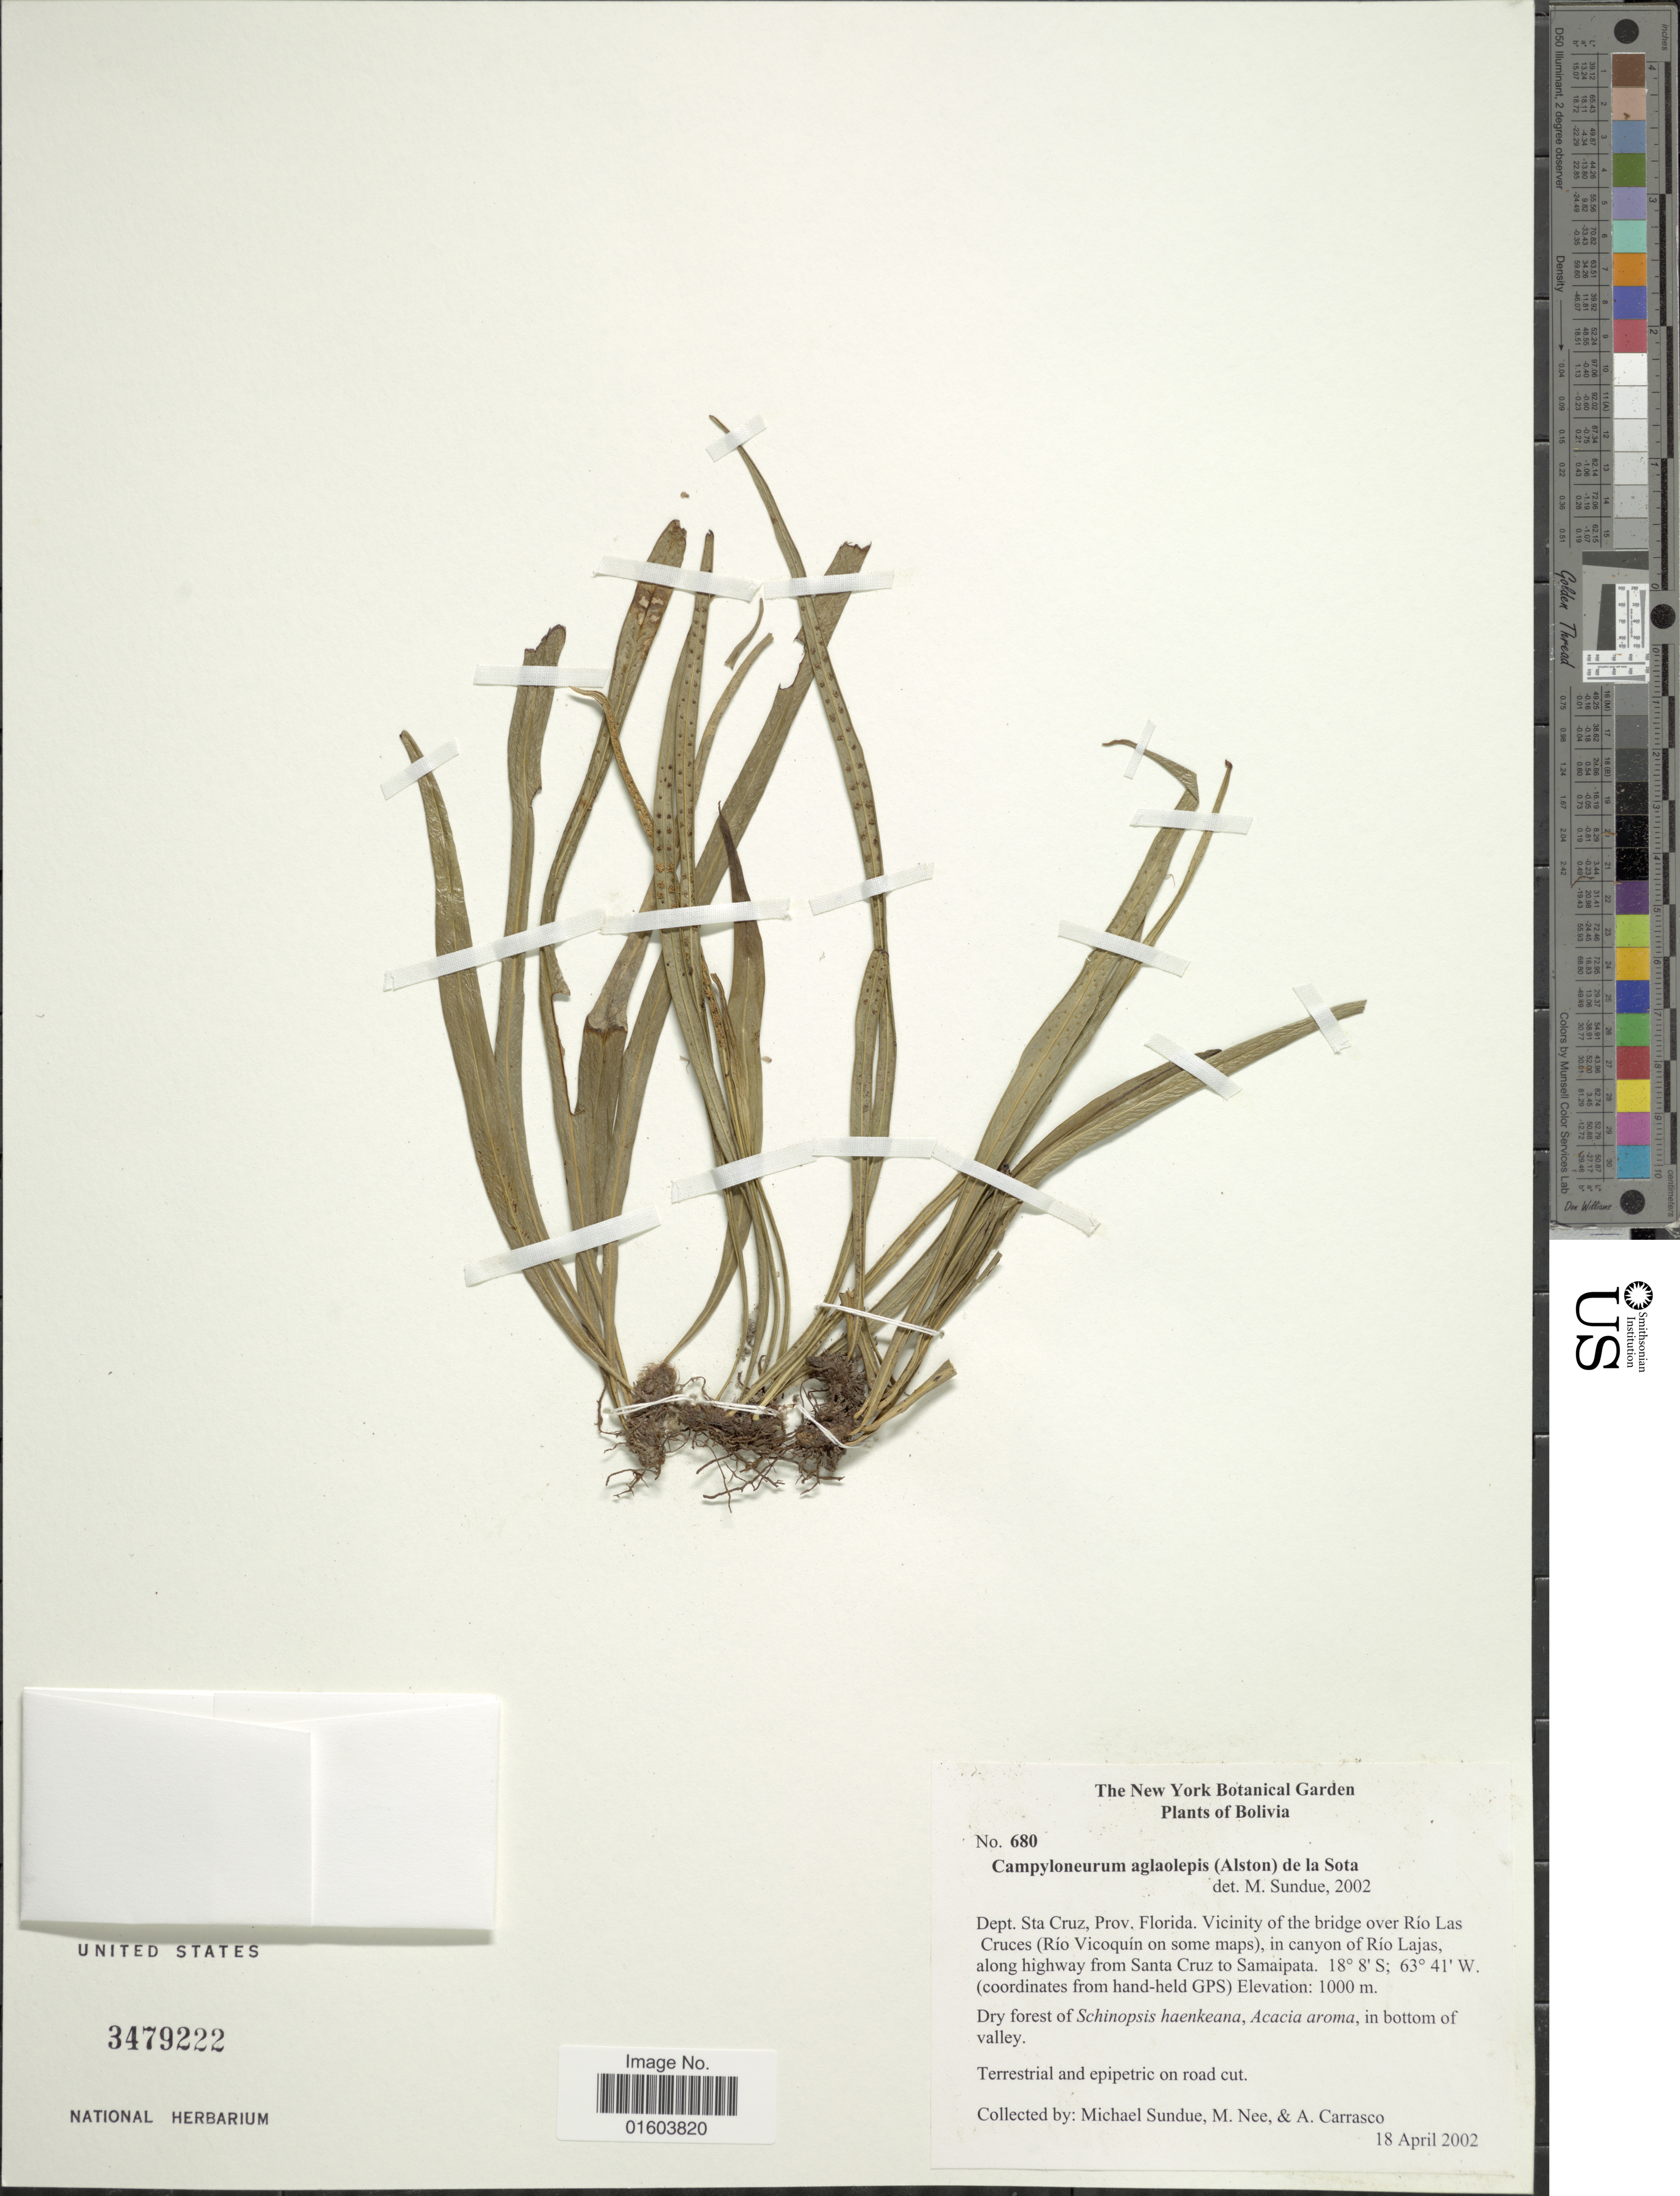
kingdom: Plantae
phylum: Tracheophyta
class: Polypodiopsida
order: Polypodiales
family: Polypodiaceae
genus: Campyloneurum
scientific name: Campyloneurum aglaolepis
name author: (Alston) Sota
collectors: M. Sundue, M. Nee & A. Carrasco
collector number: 680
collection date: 2002-04-18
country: Bolivia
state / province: Santa Cruz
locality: Bolivia, Dept. Sta. Cruz, Prov. Florida. Vicinity of the bridge over Rio Las Cruces (Rio Vicoquin on some maps), in canyon of Rio Lajas along highway from Santa Cruz to Samaipata.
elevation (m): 1000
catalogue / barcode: US 3479222